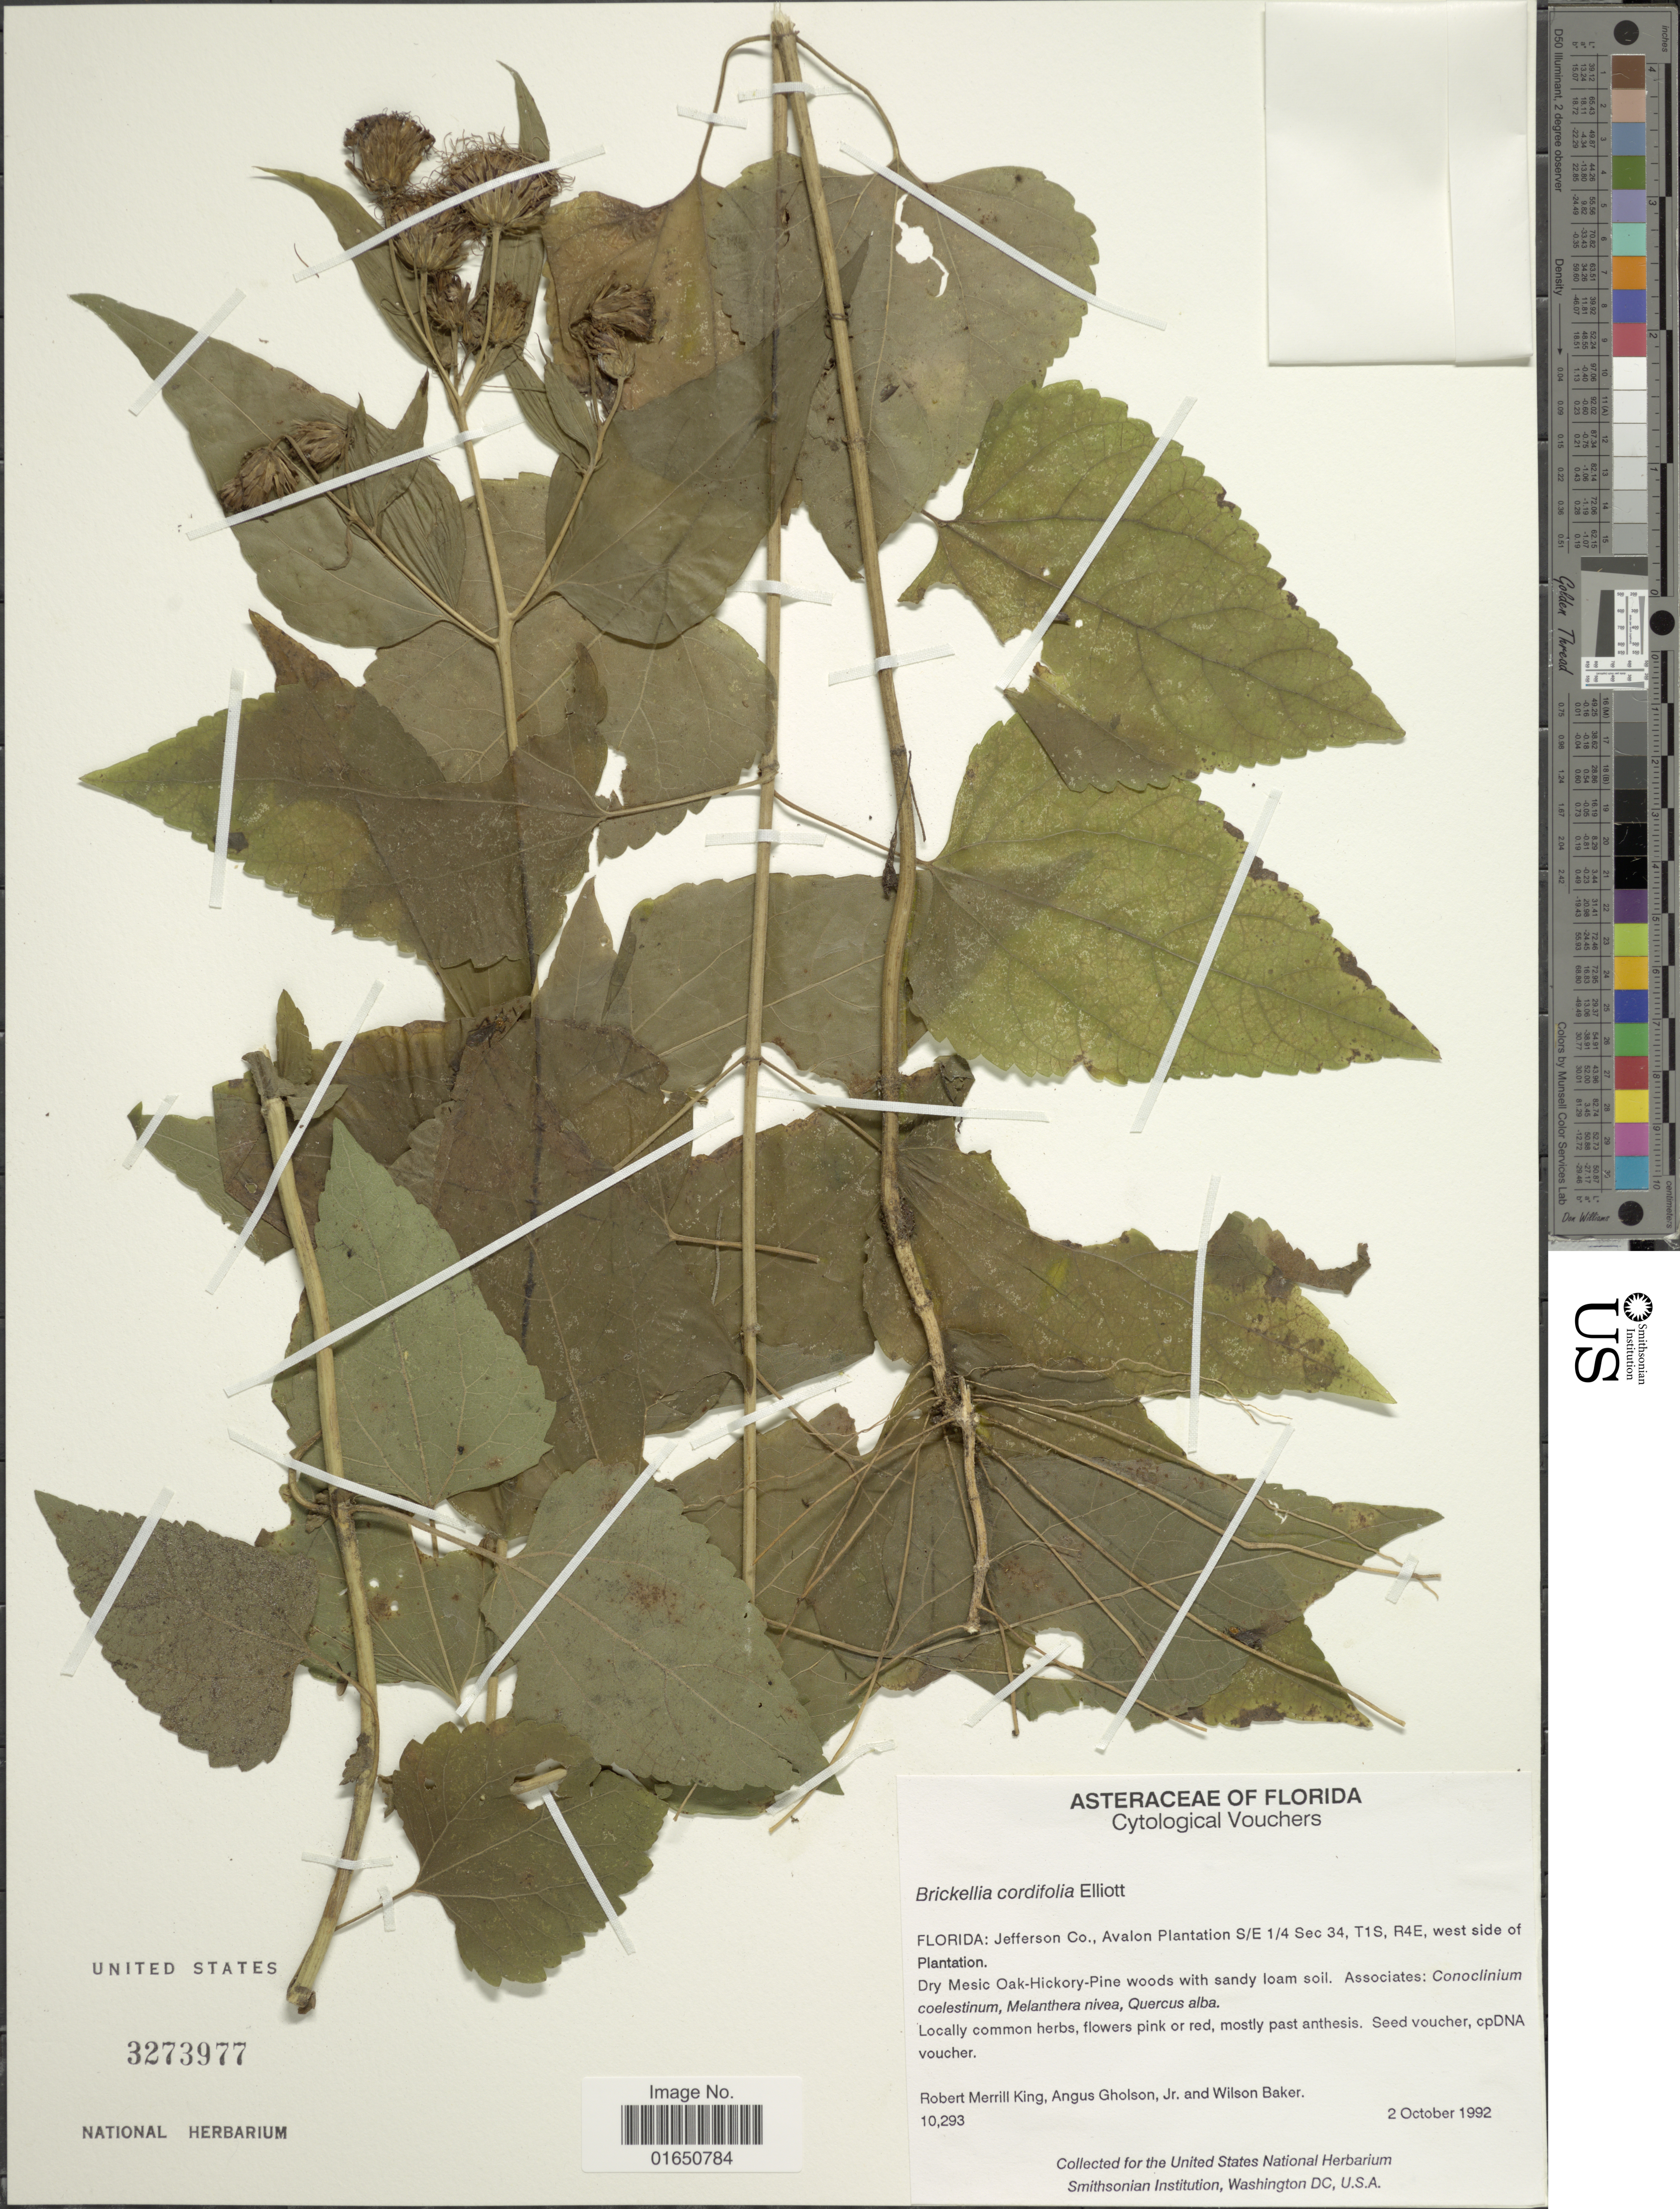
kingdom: Plantae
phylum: Tracheophyta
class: Magnoliopsida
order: Asterales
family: Asteraceae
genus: Brickellia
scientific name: Brickellia coridifolia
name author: (DC.) B.L. Rob.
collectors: R. M. King, A. Gholson & W. Baker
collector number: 10293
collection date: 1992-10-02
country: United States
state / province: Florida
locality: Jefferson Co., Avalon Plantation S/E 1/4 Sec 34, T1S, R4E, west side of Plantation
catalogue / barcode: US 3273977